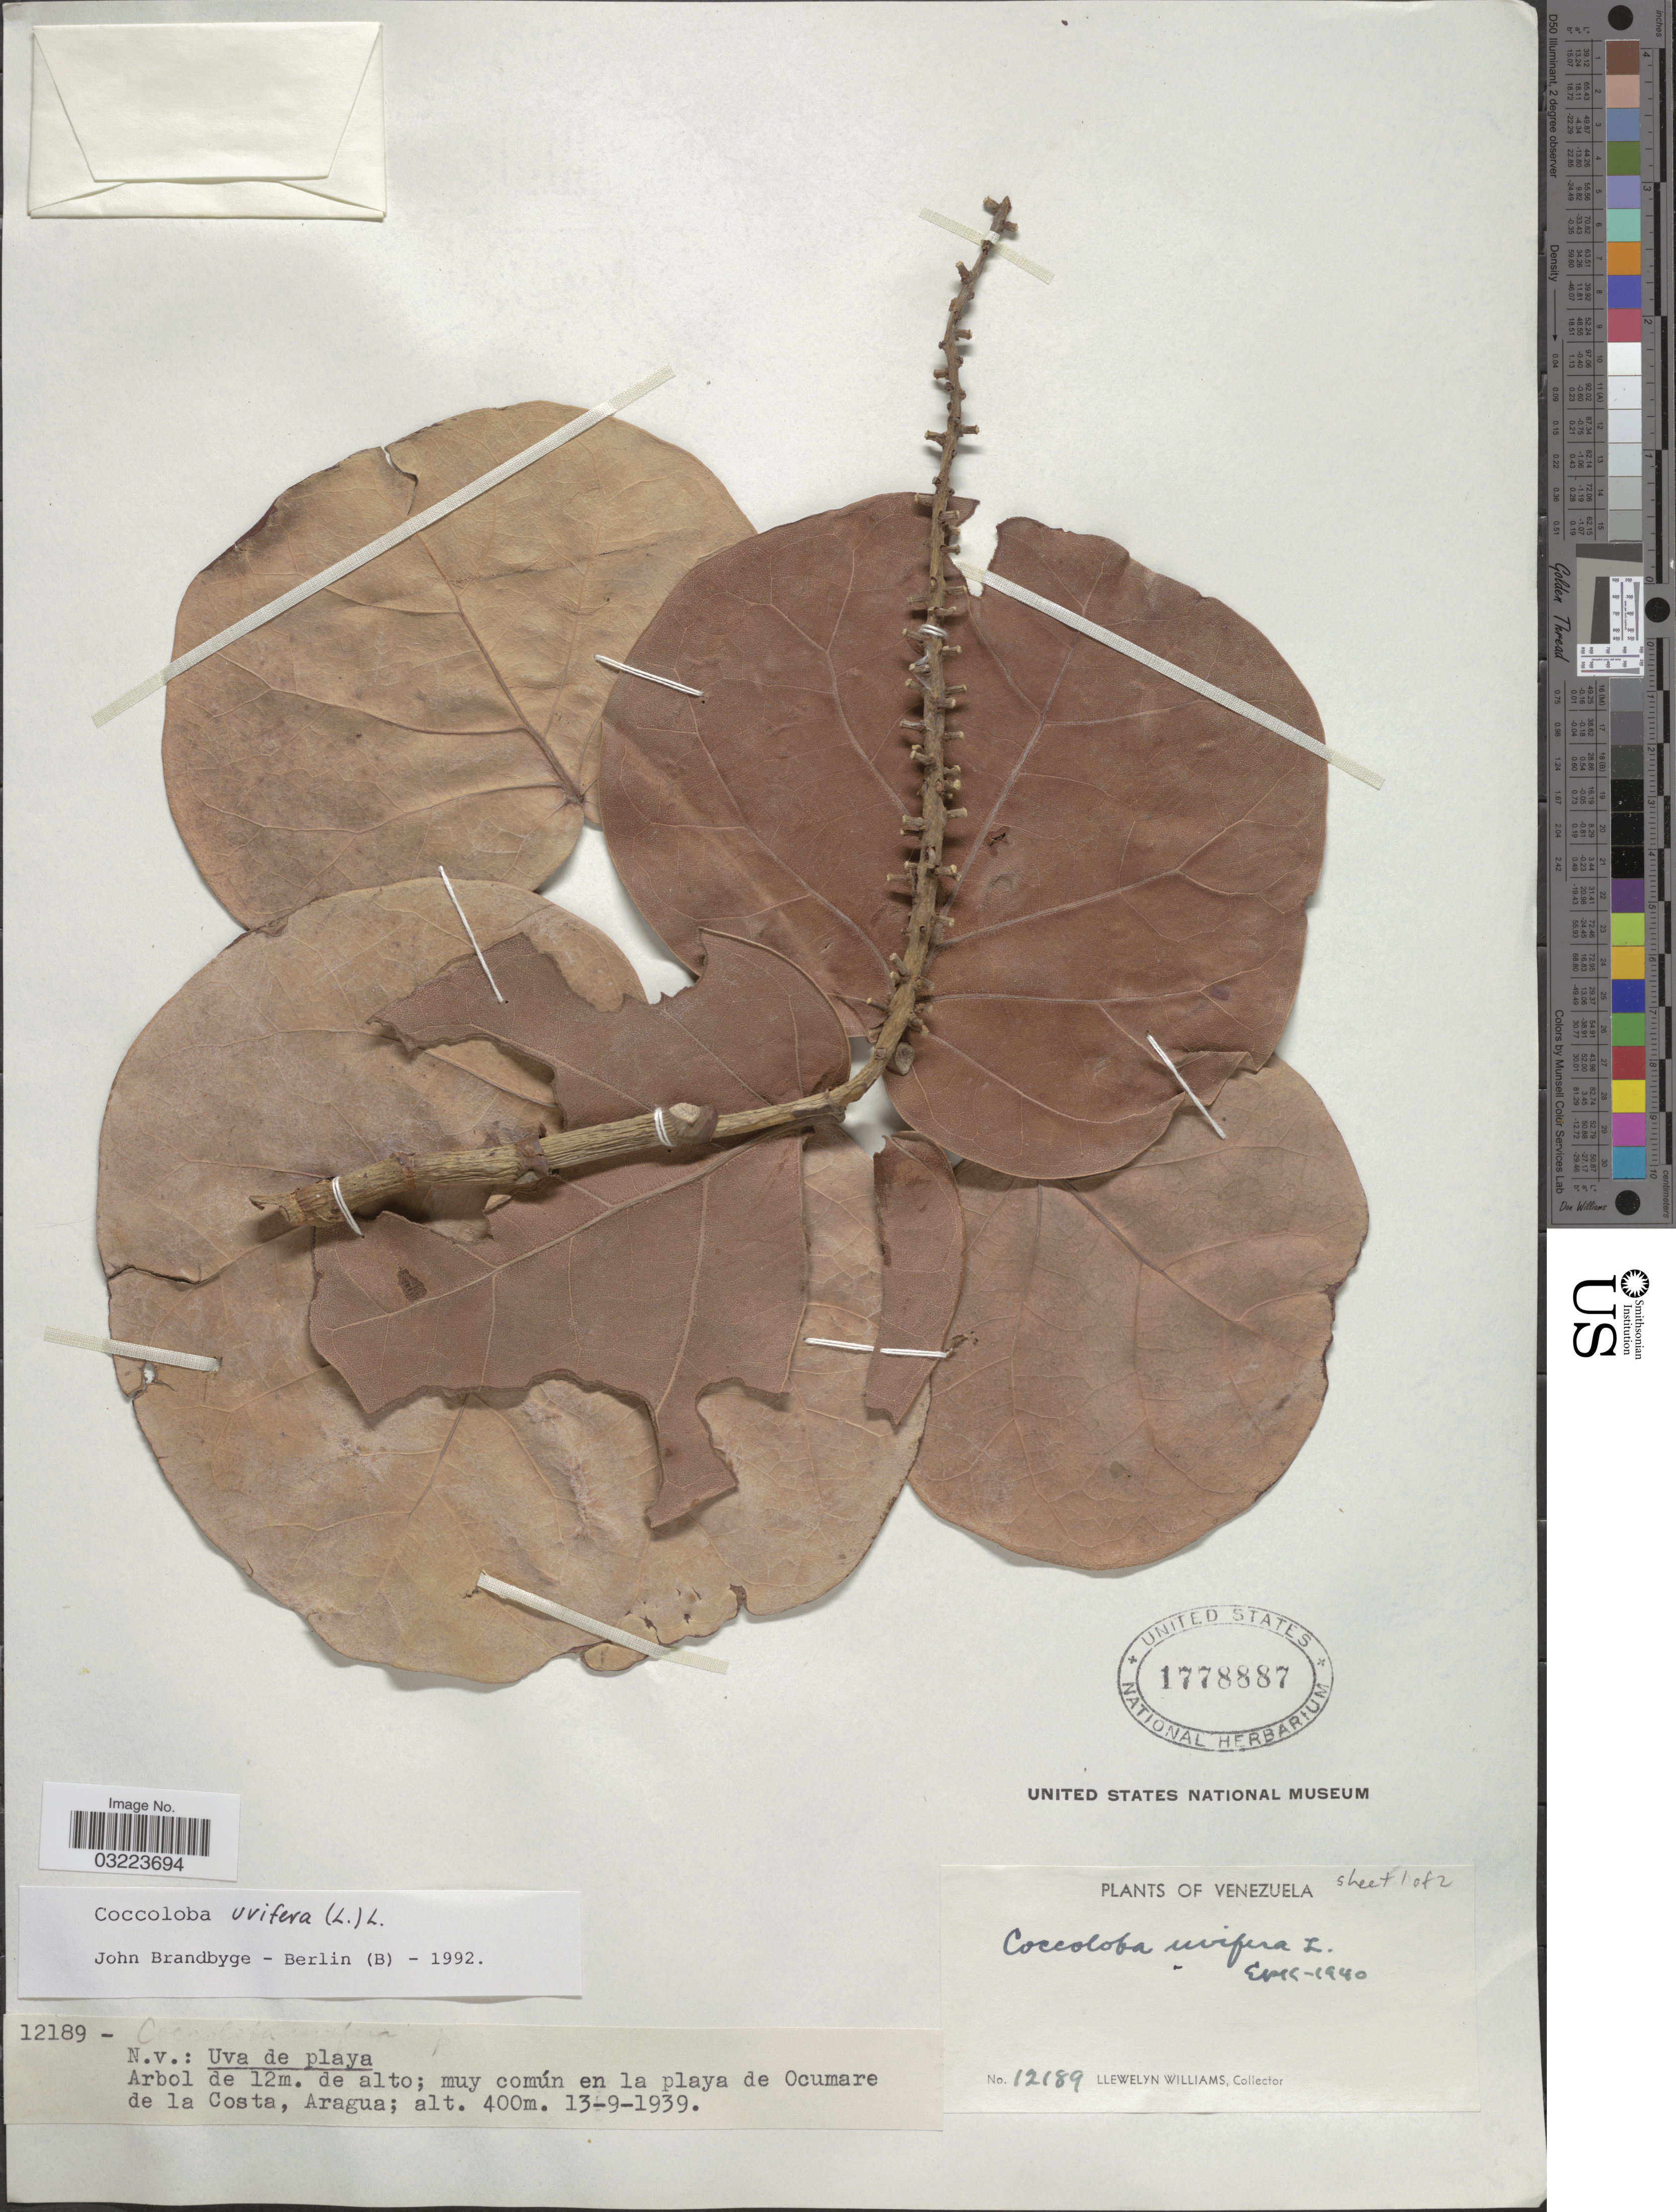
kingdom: Plantae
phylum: Tracheophyta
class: Magnoliopsida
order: Caryophyllales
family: Polygonaceae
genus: Coccoloba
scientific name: Coccoloba uvifera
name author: L.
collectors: Ll. Williams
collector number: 12189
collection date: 1939-09-13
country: Venezuela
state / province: Aragua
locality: Muy común en la playa de Ocumare de la Costa.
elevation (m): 400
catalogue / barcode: US 1778887